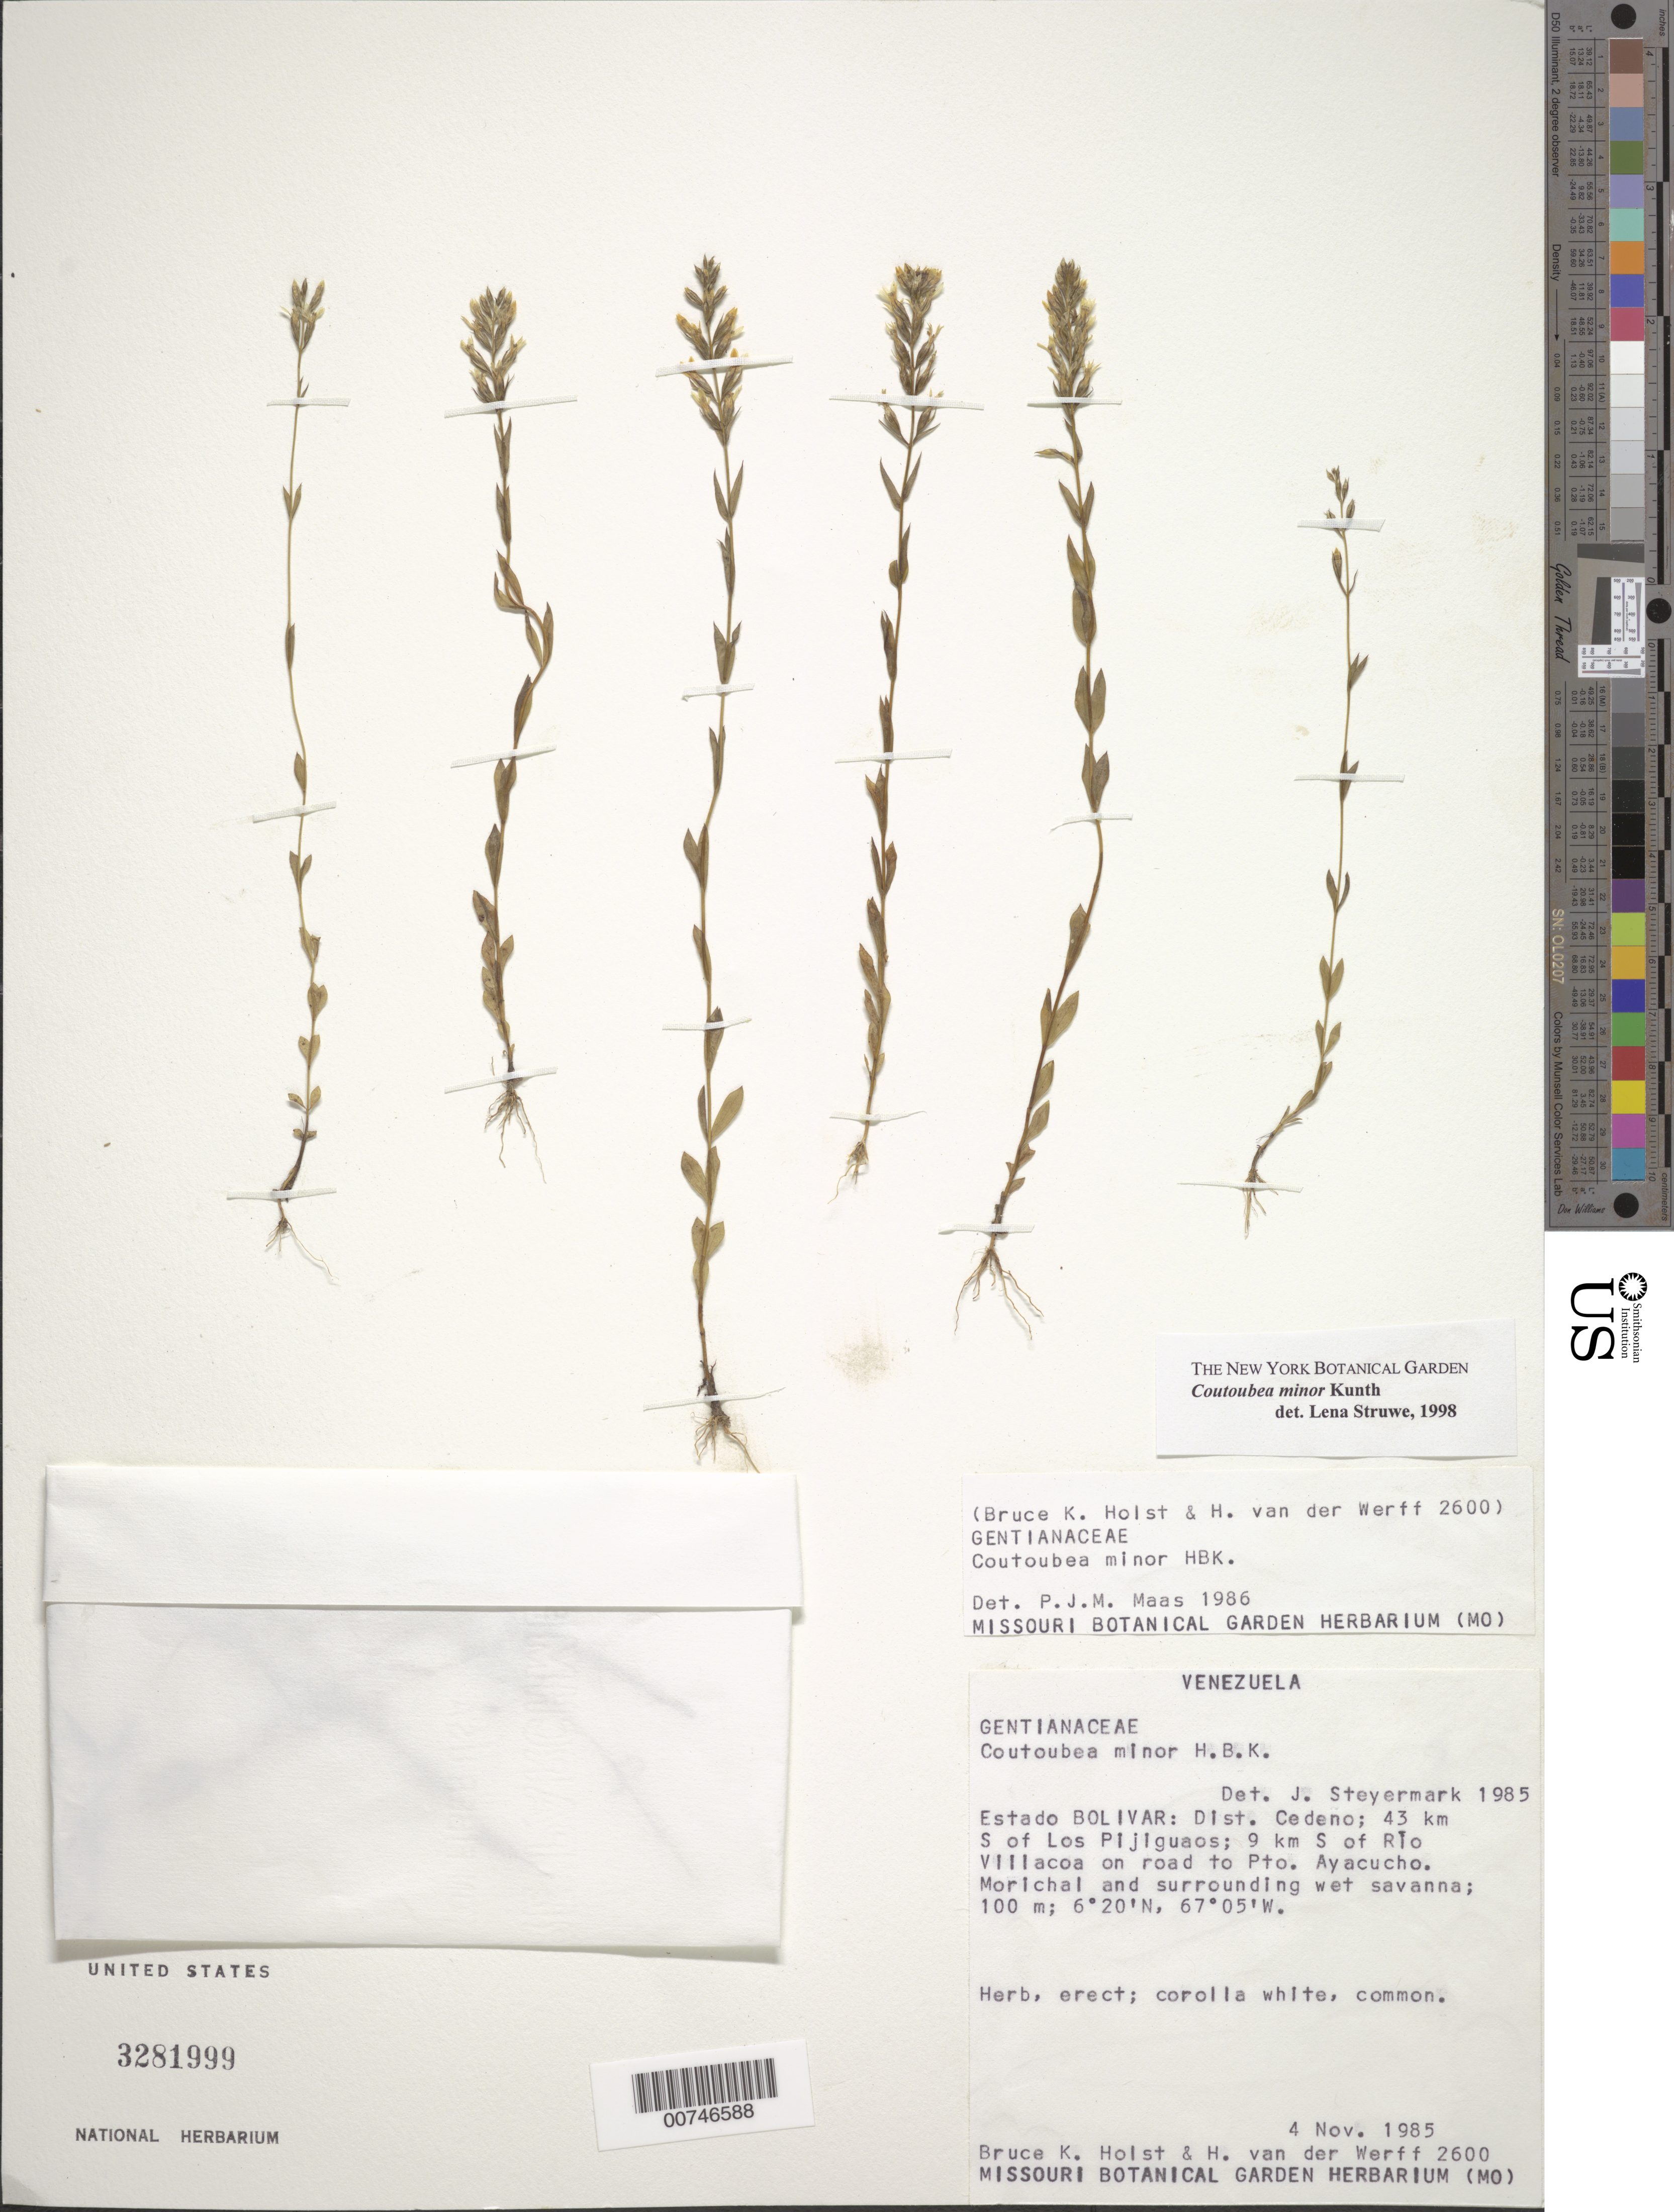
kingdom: Plantae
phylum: Tracheophyta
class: Magnoliopsida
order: Gentianales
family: Gentianaceae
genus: Coutoubea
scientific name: Coutoubea minor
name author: Kunth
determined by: Struwe, L.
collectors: B. Holst & H. van der Werff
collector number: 2600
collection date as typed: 4-Nov-85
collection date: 1985-11-04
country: Venezuela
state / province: Bolívar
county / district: Cedeño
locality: Los Pijiguaos, 37 km S of; 3 km S of Río Villacoa on road to Pto. Ayacucho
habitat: Morichal and surrounding wet savanna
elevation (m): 100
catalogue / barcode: US 3281999